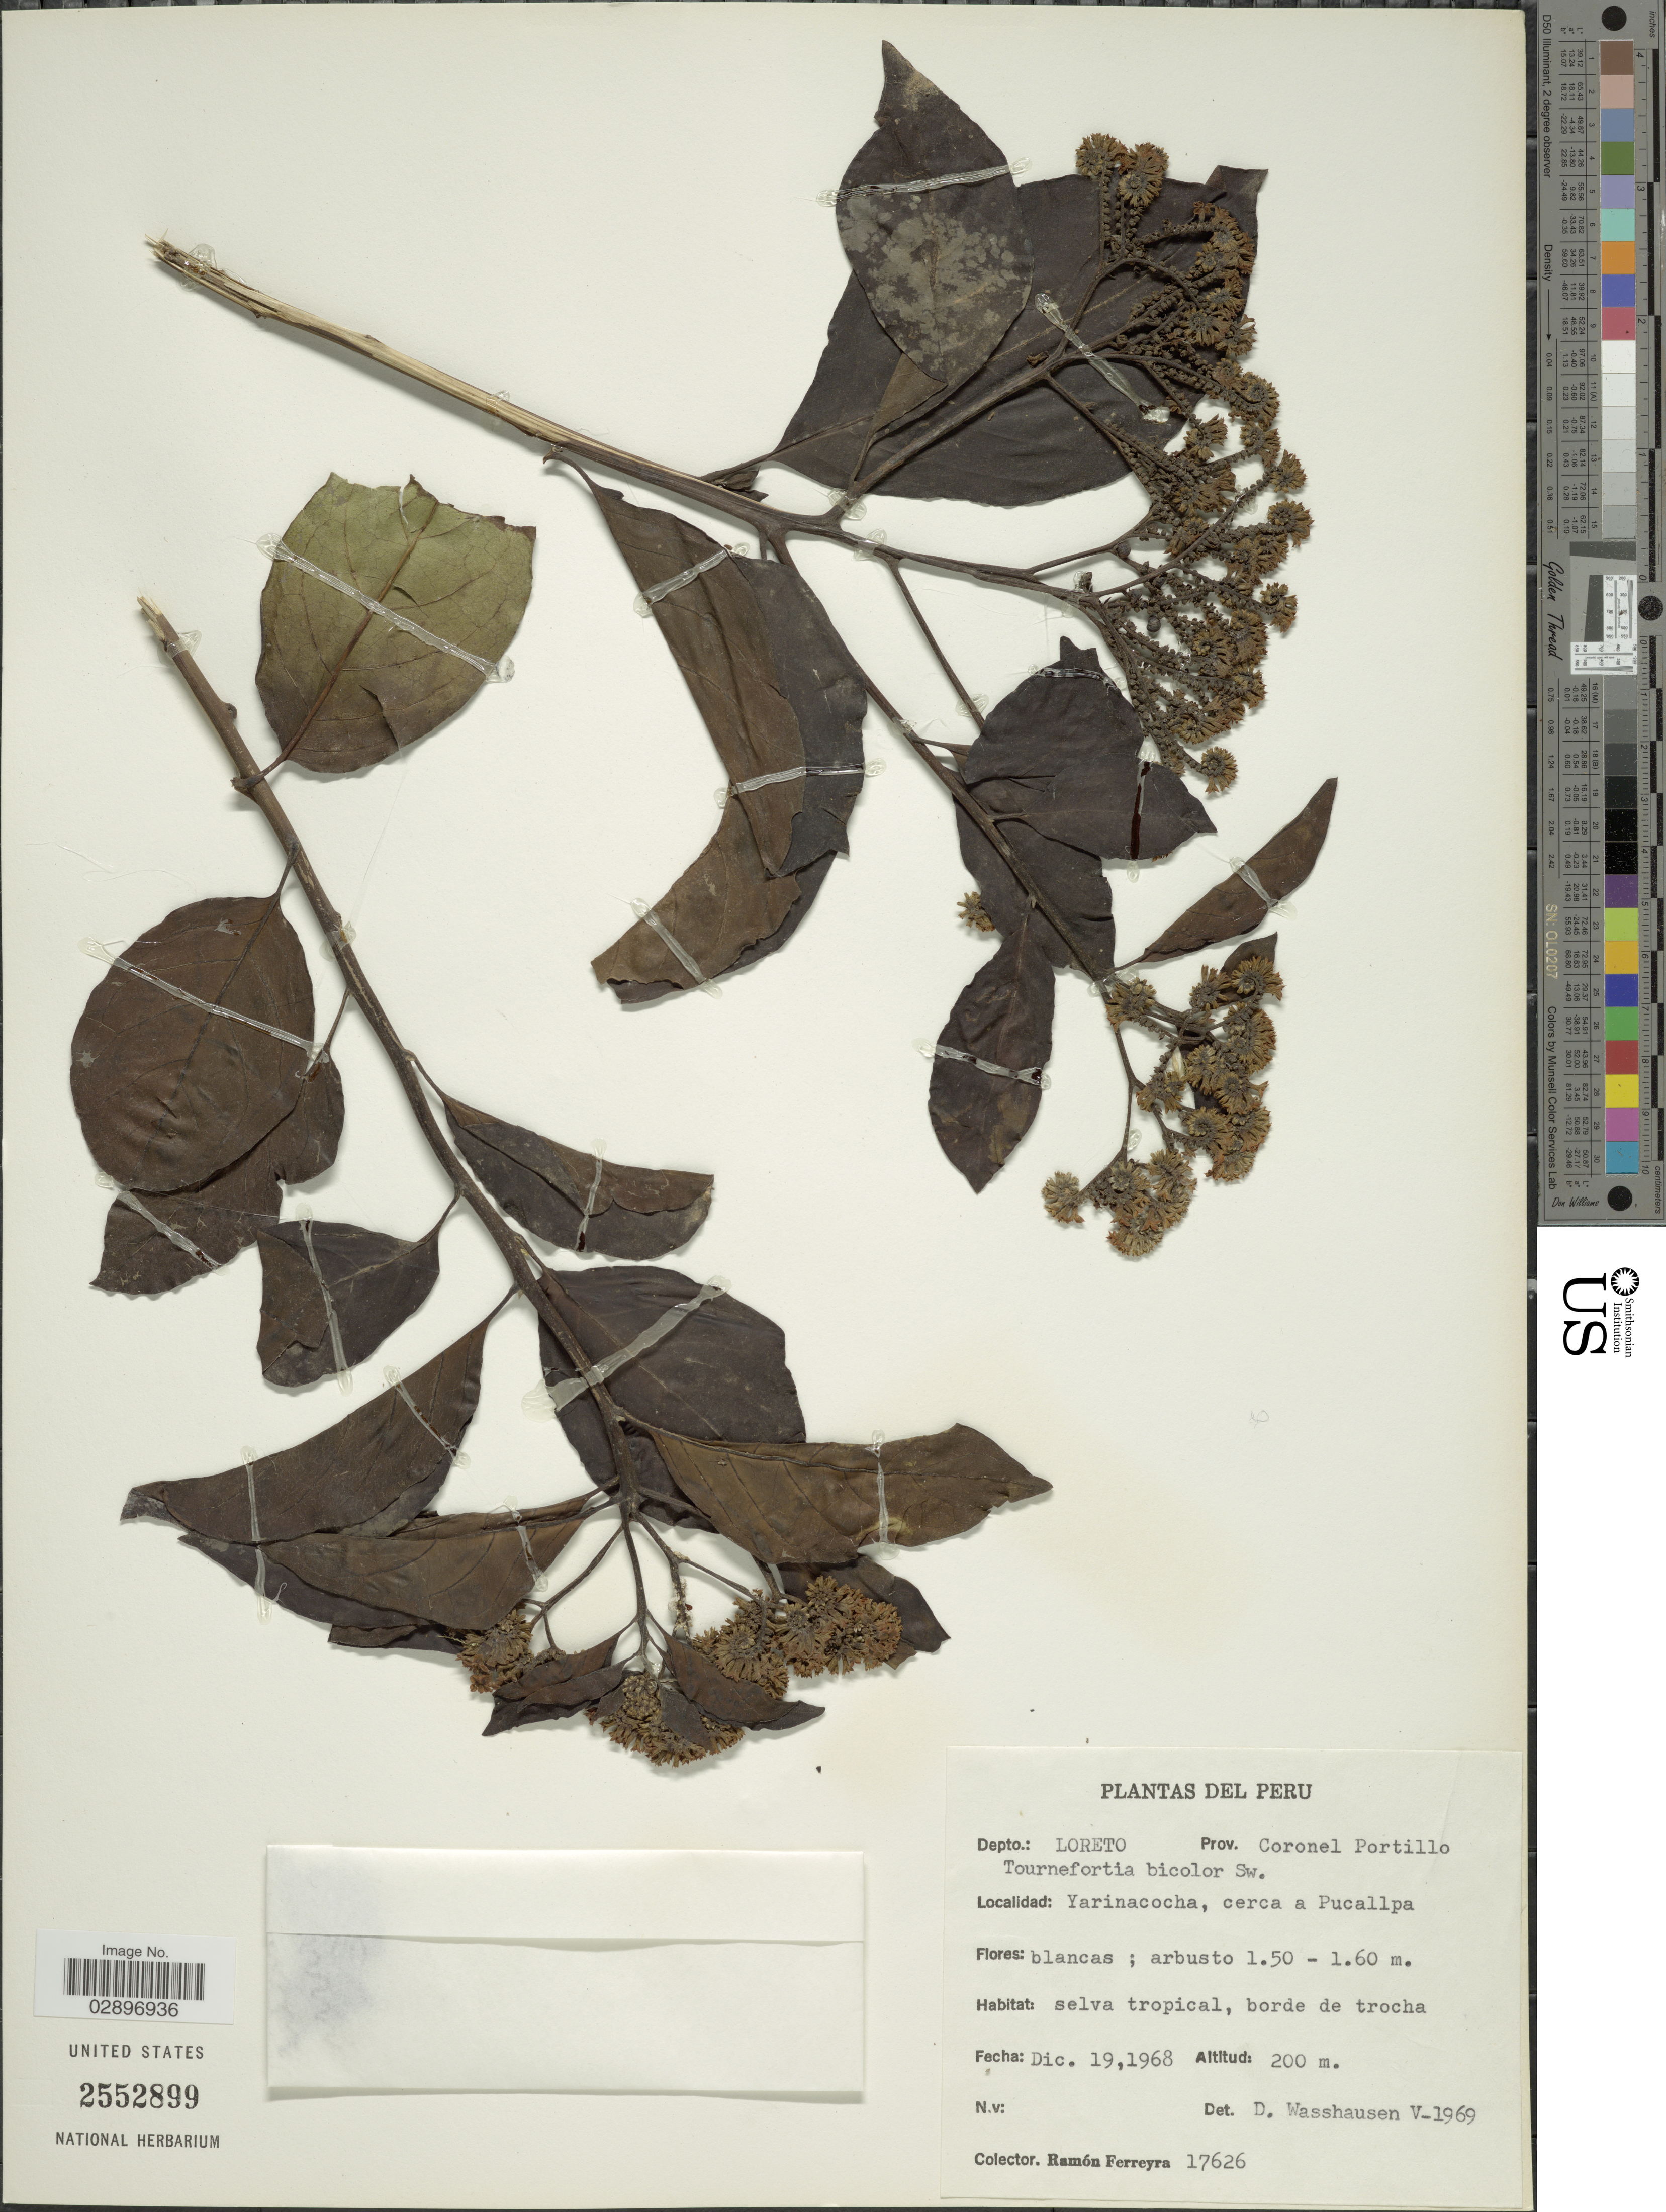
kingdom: Plantae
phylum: Tracheophyta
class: Magnoliopsida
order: Boraginales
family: Heliotropiaceae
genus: Tournefortia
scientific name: Tournefortia bicolor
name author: Sw.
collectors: R. A. Ferreyra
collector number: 17626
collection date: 1968-12-19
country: Peru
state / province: Loreto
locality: Depto: Loreto. Prov. Coronel Portillo. Yarinacocha, cerca a Pucallpa.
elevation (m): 200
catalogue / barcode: US 2552899